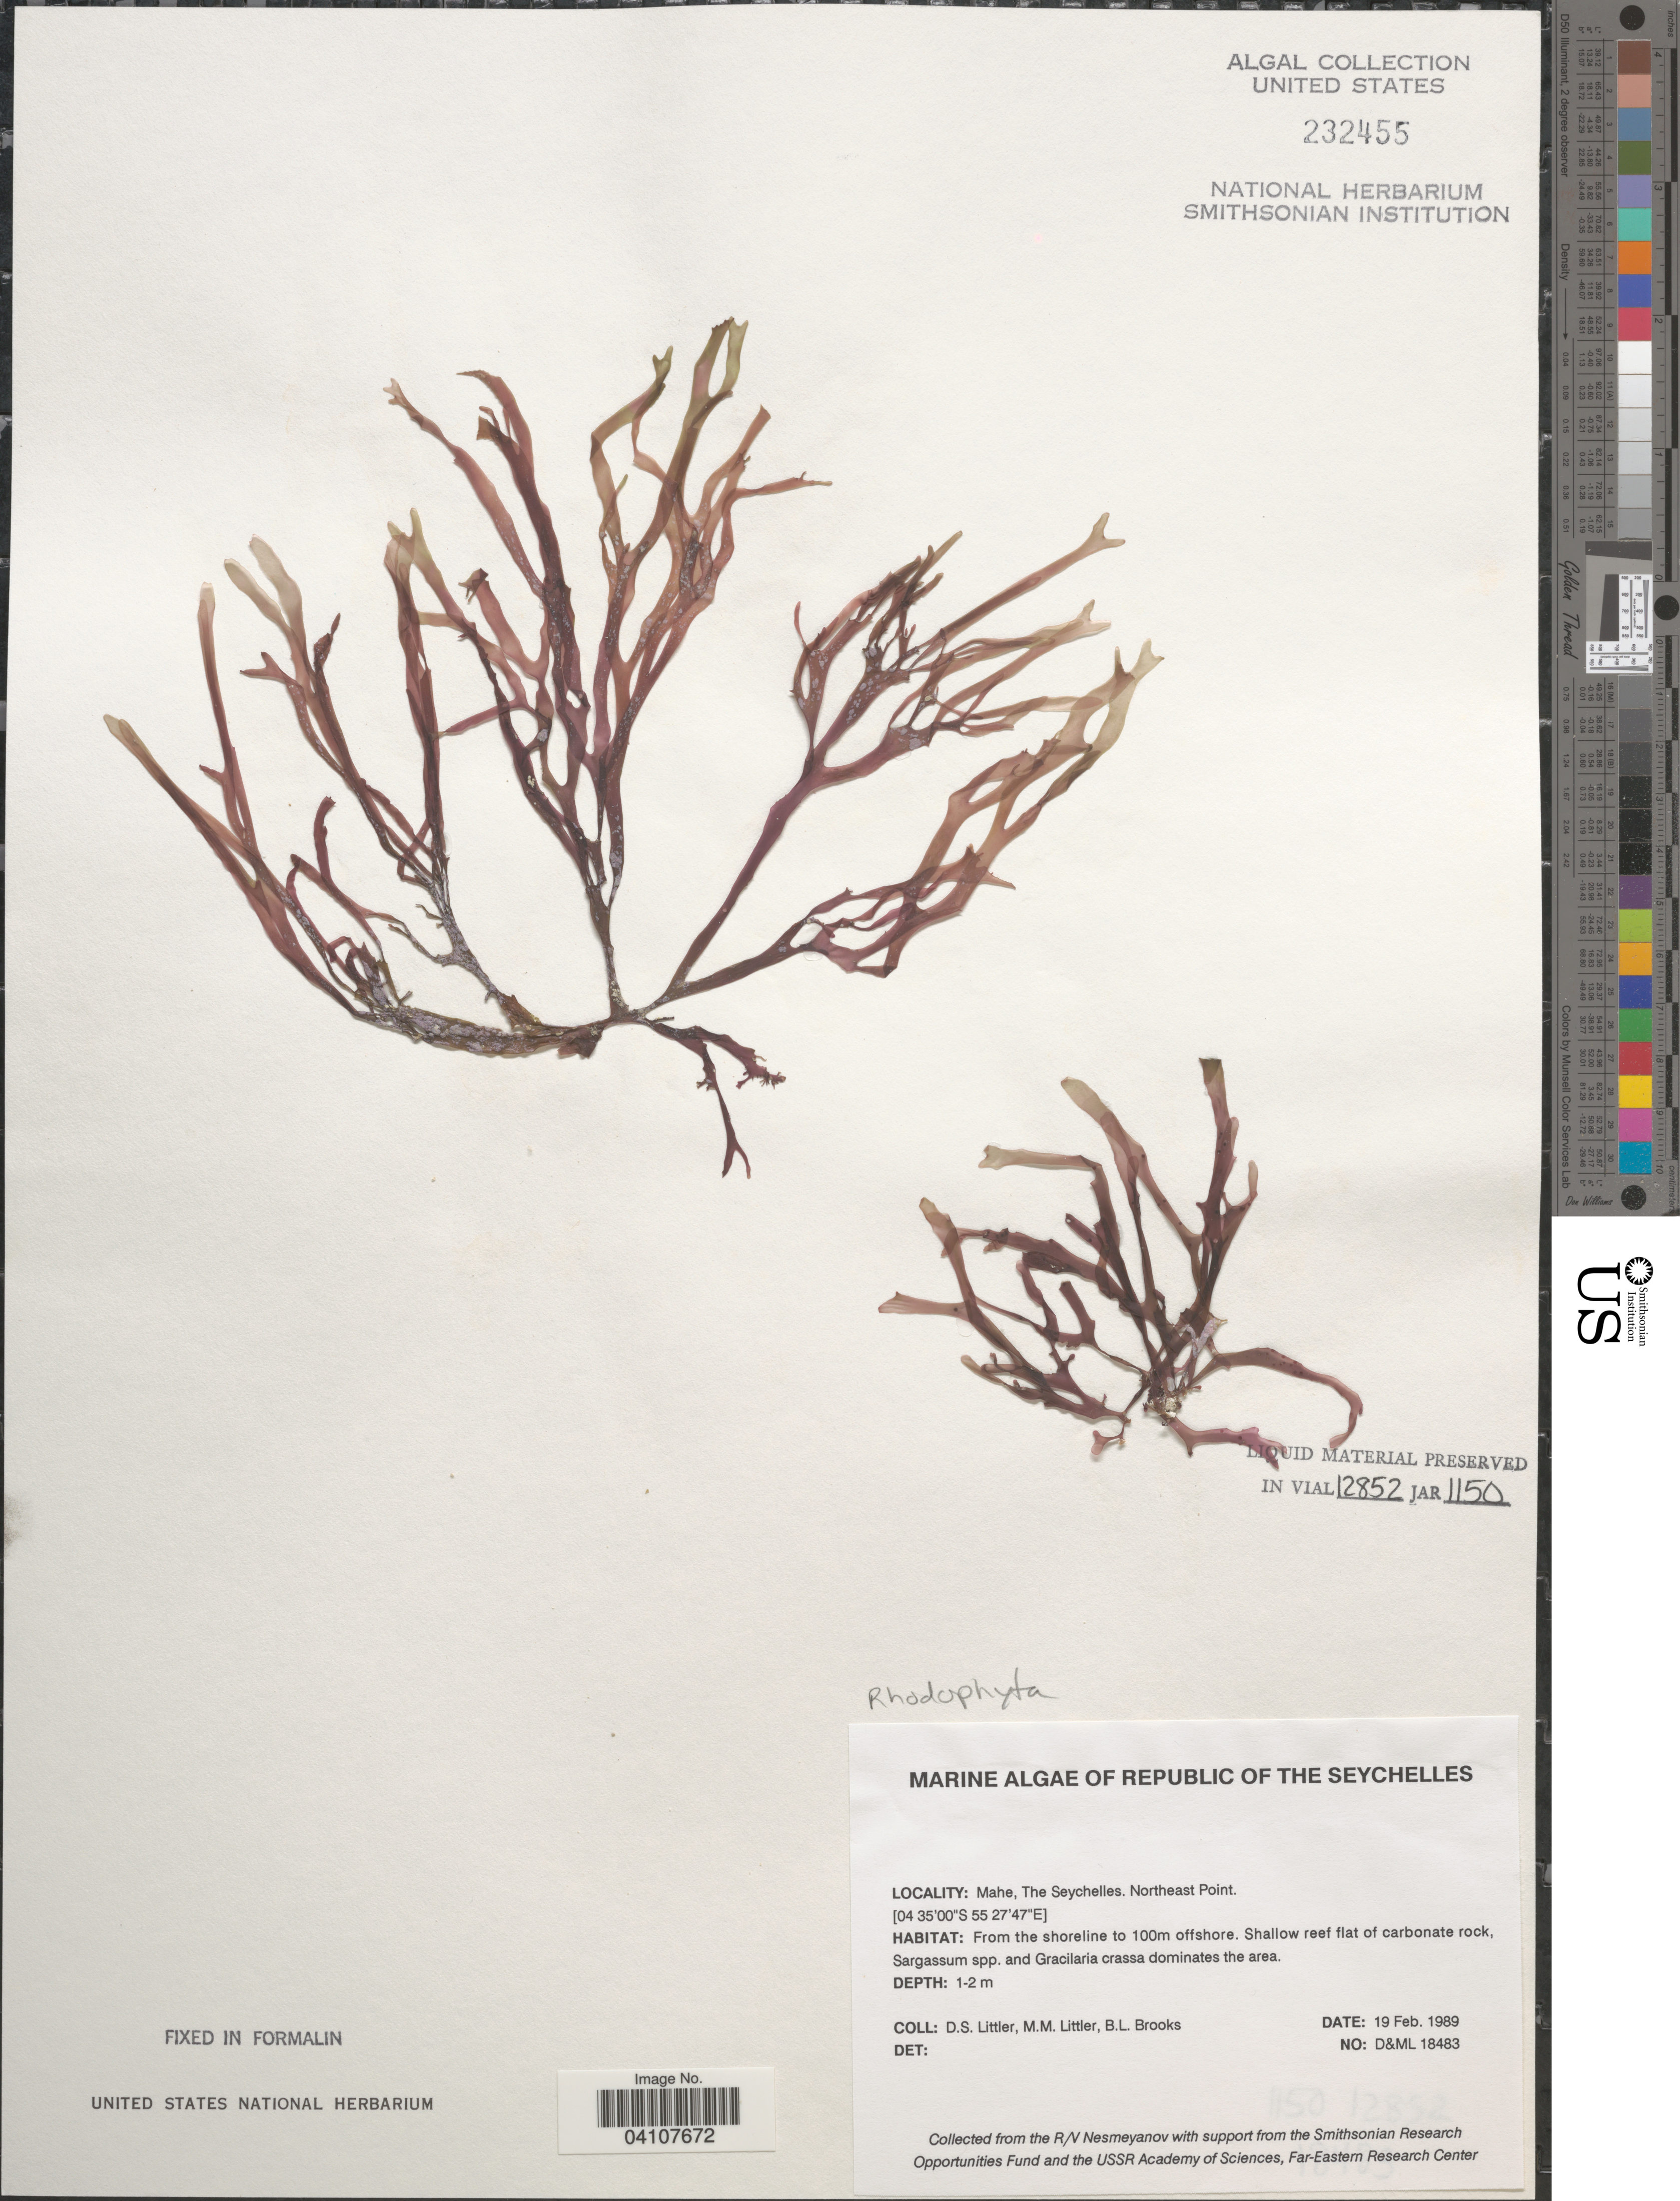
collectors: D. S. Littler & B. Brooks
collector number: D&ML18483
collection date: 1989-02-19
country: Seychelles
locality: Republic of the Seychelles. Mahe. Northeast Point. From the shoreline to 100m offshore.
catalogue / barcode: US 232455